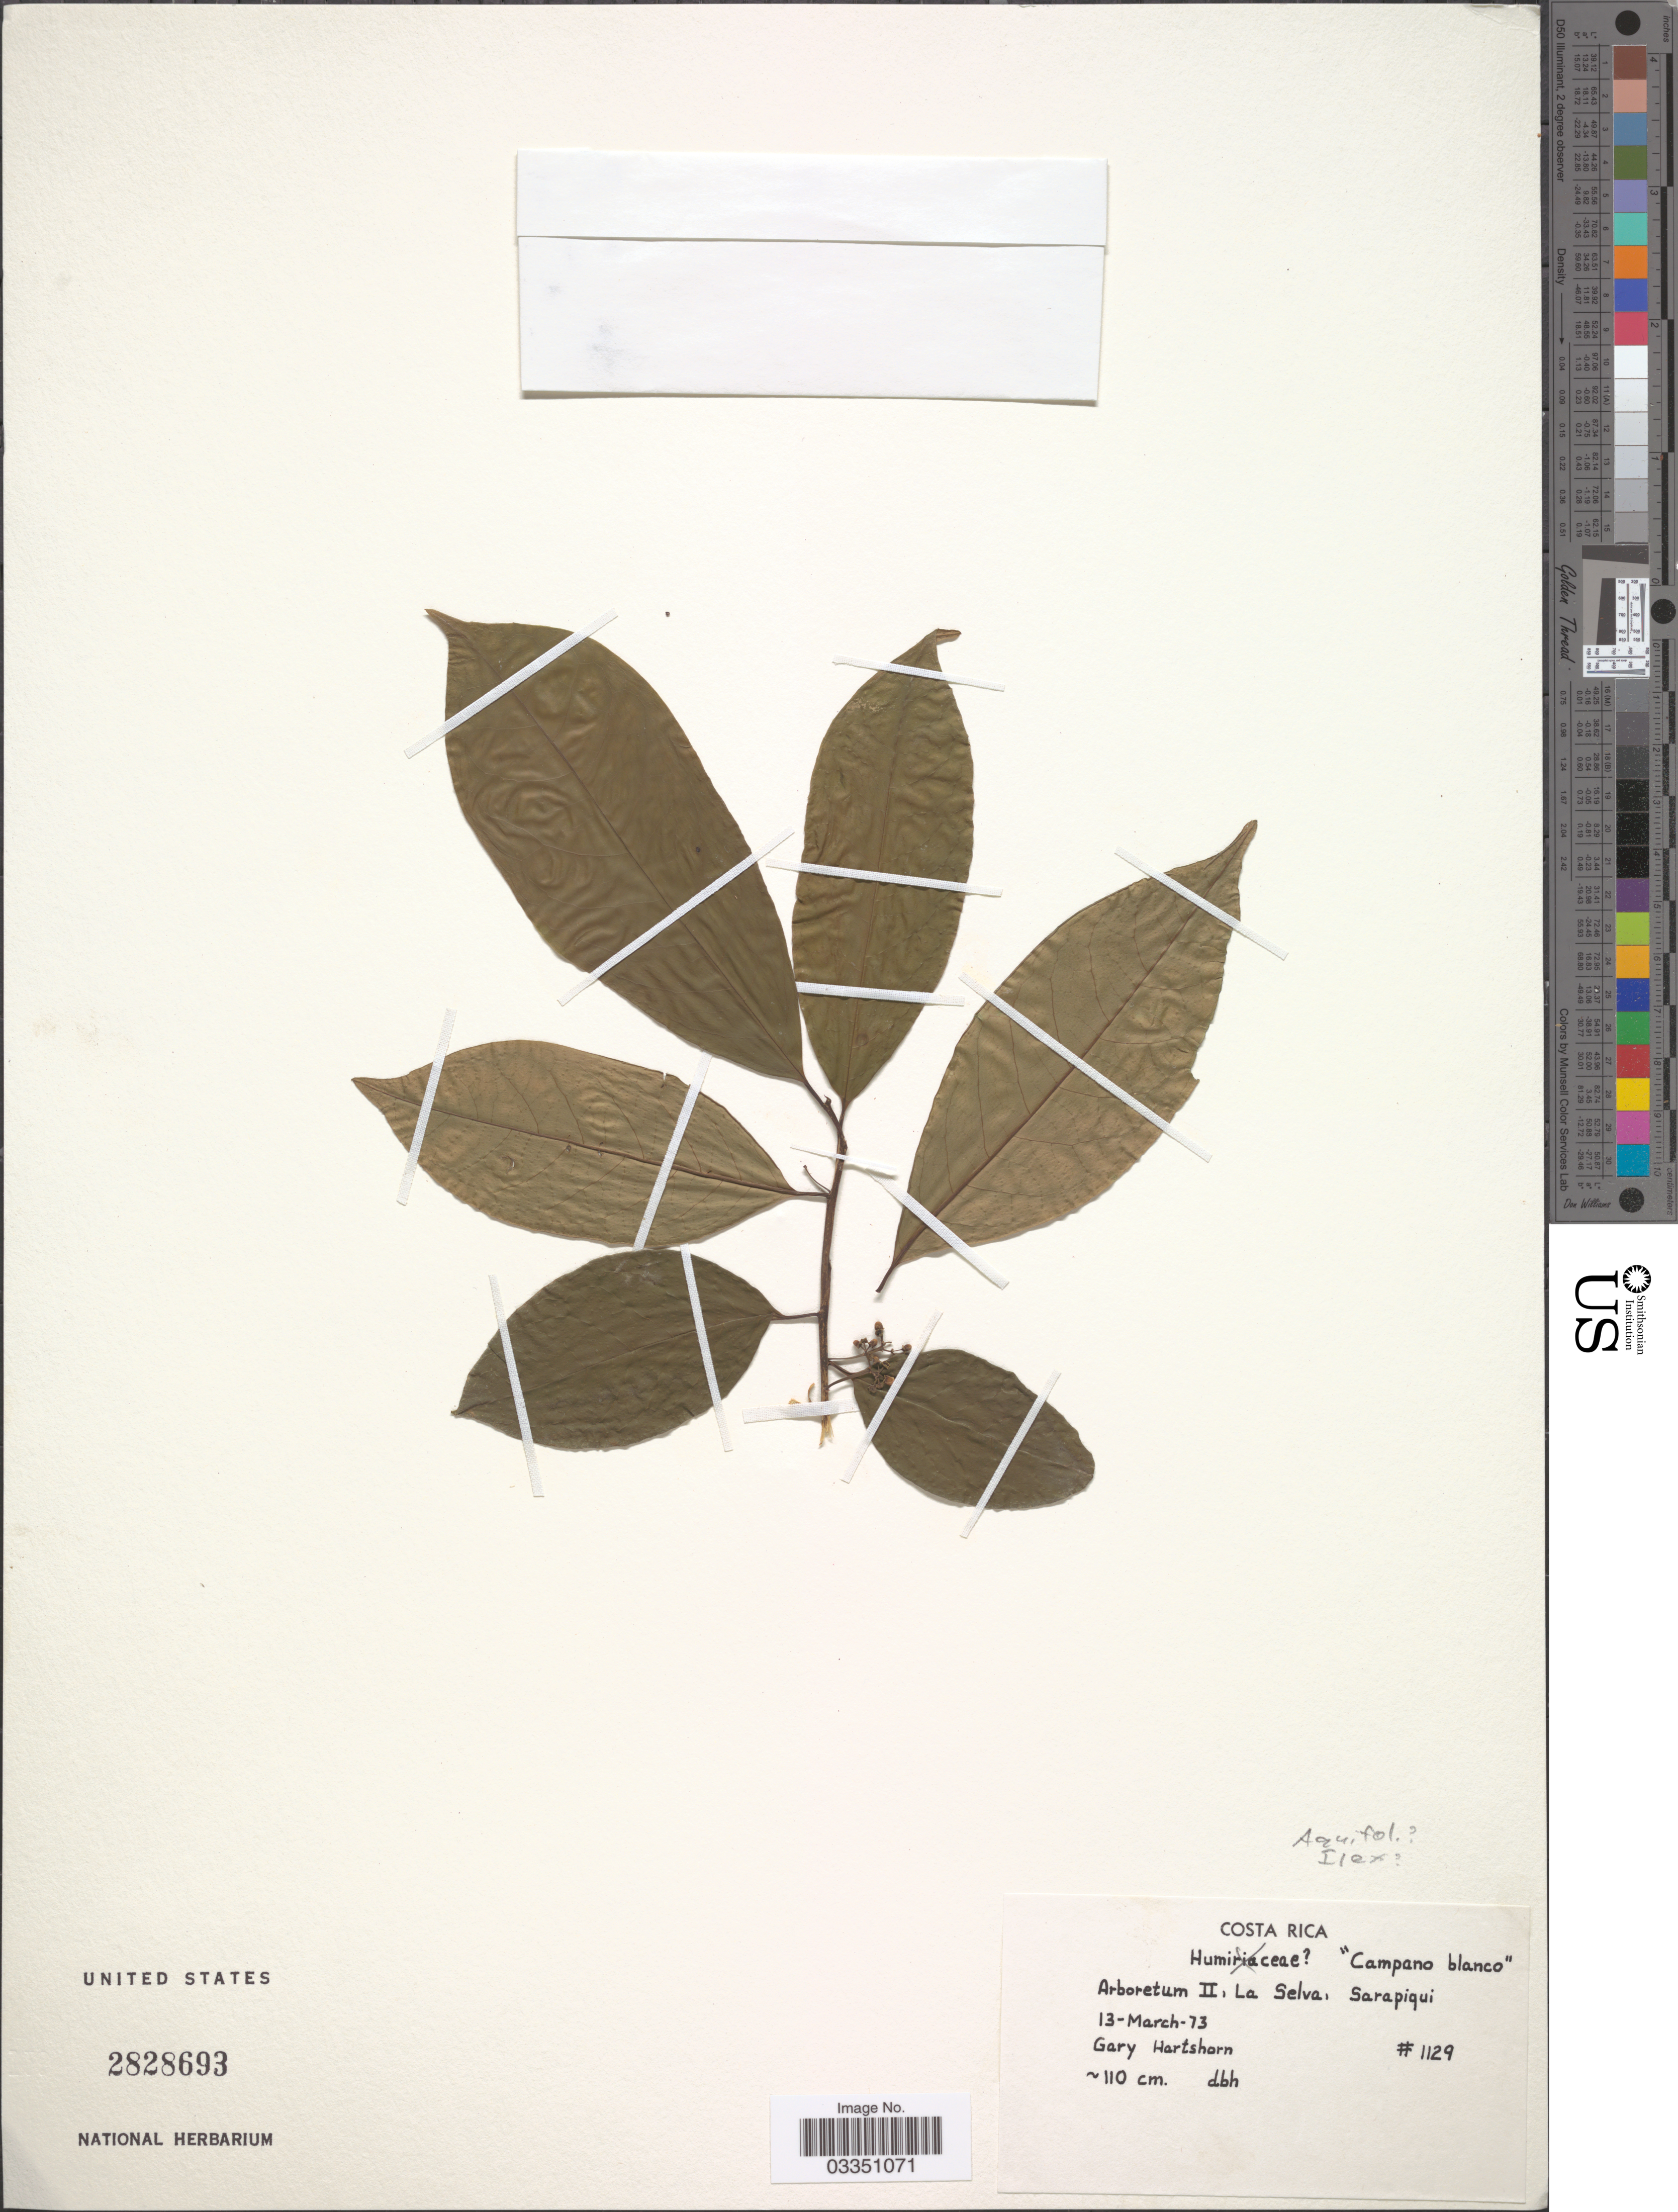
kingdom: Plantae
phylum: Tracheophyta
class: Magnoliopsida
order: Aquifoliales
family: Aquifoliaceae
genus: Ilex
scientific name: Ilex sp.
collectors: G. Hartshorn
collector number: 1129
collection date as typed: Transcribed d/m/y: 13/3/73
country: Costa Rica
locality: Arboretum II, La Selva, Sarapiqui.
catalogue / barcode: US 2828693